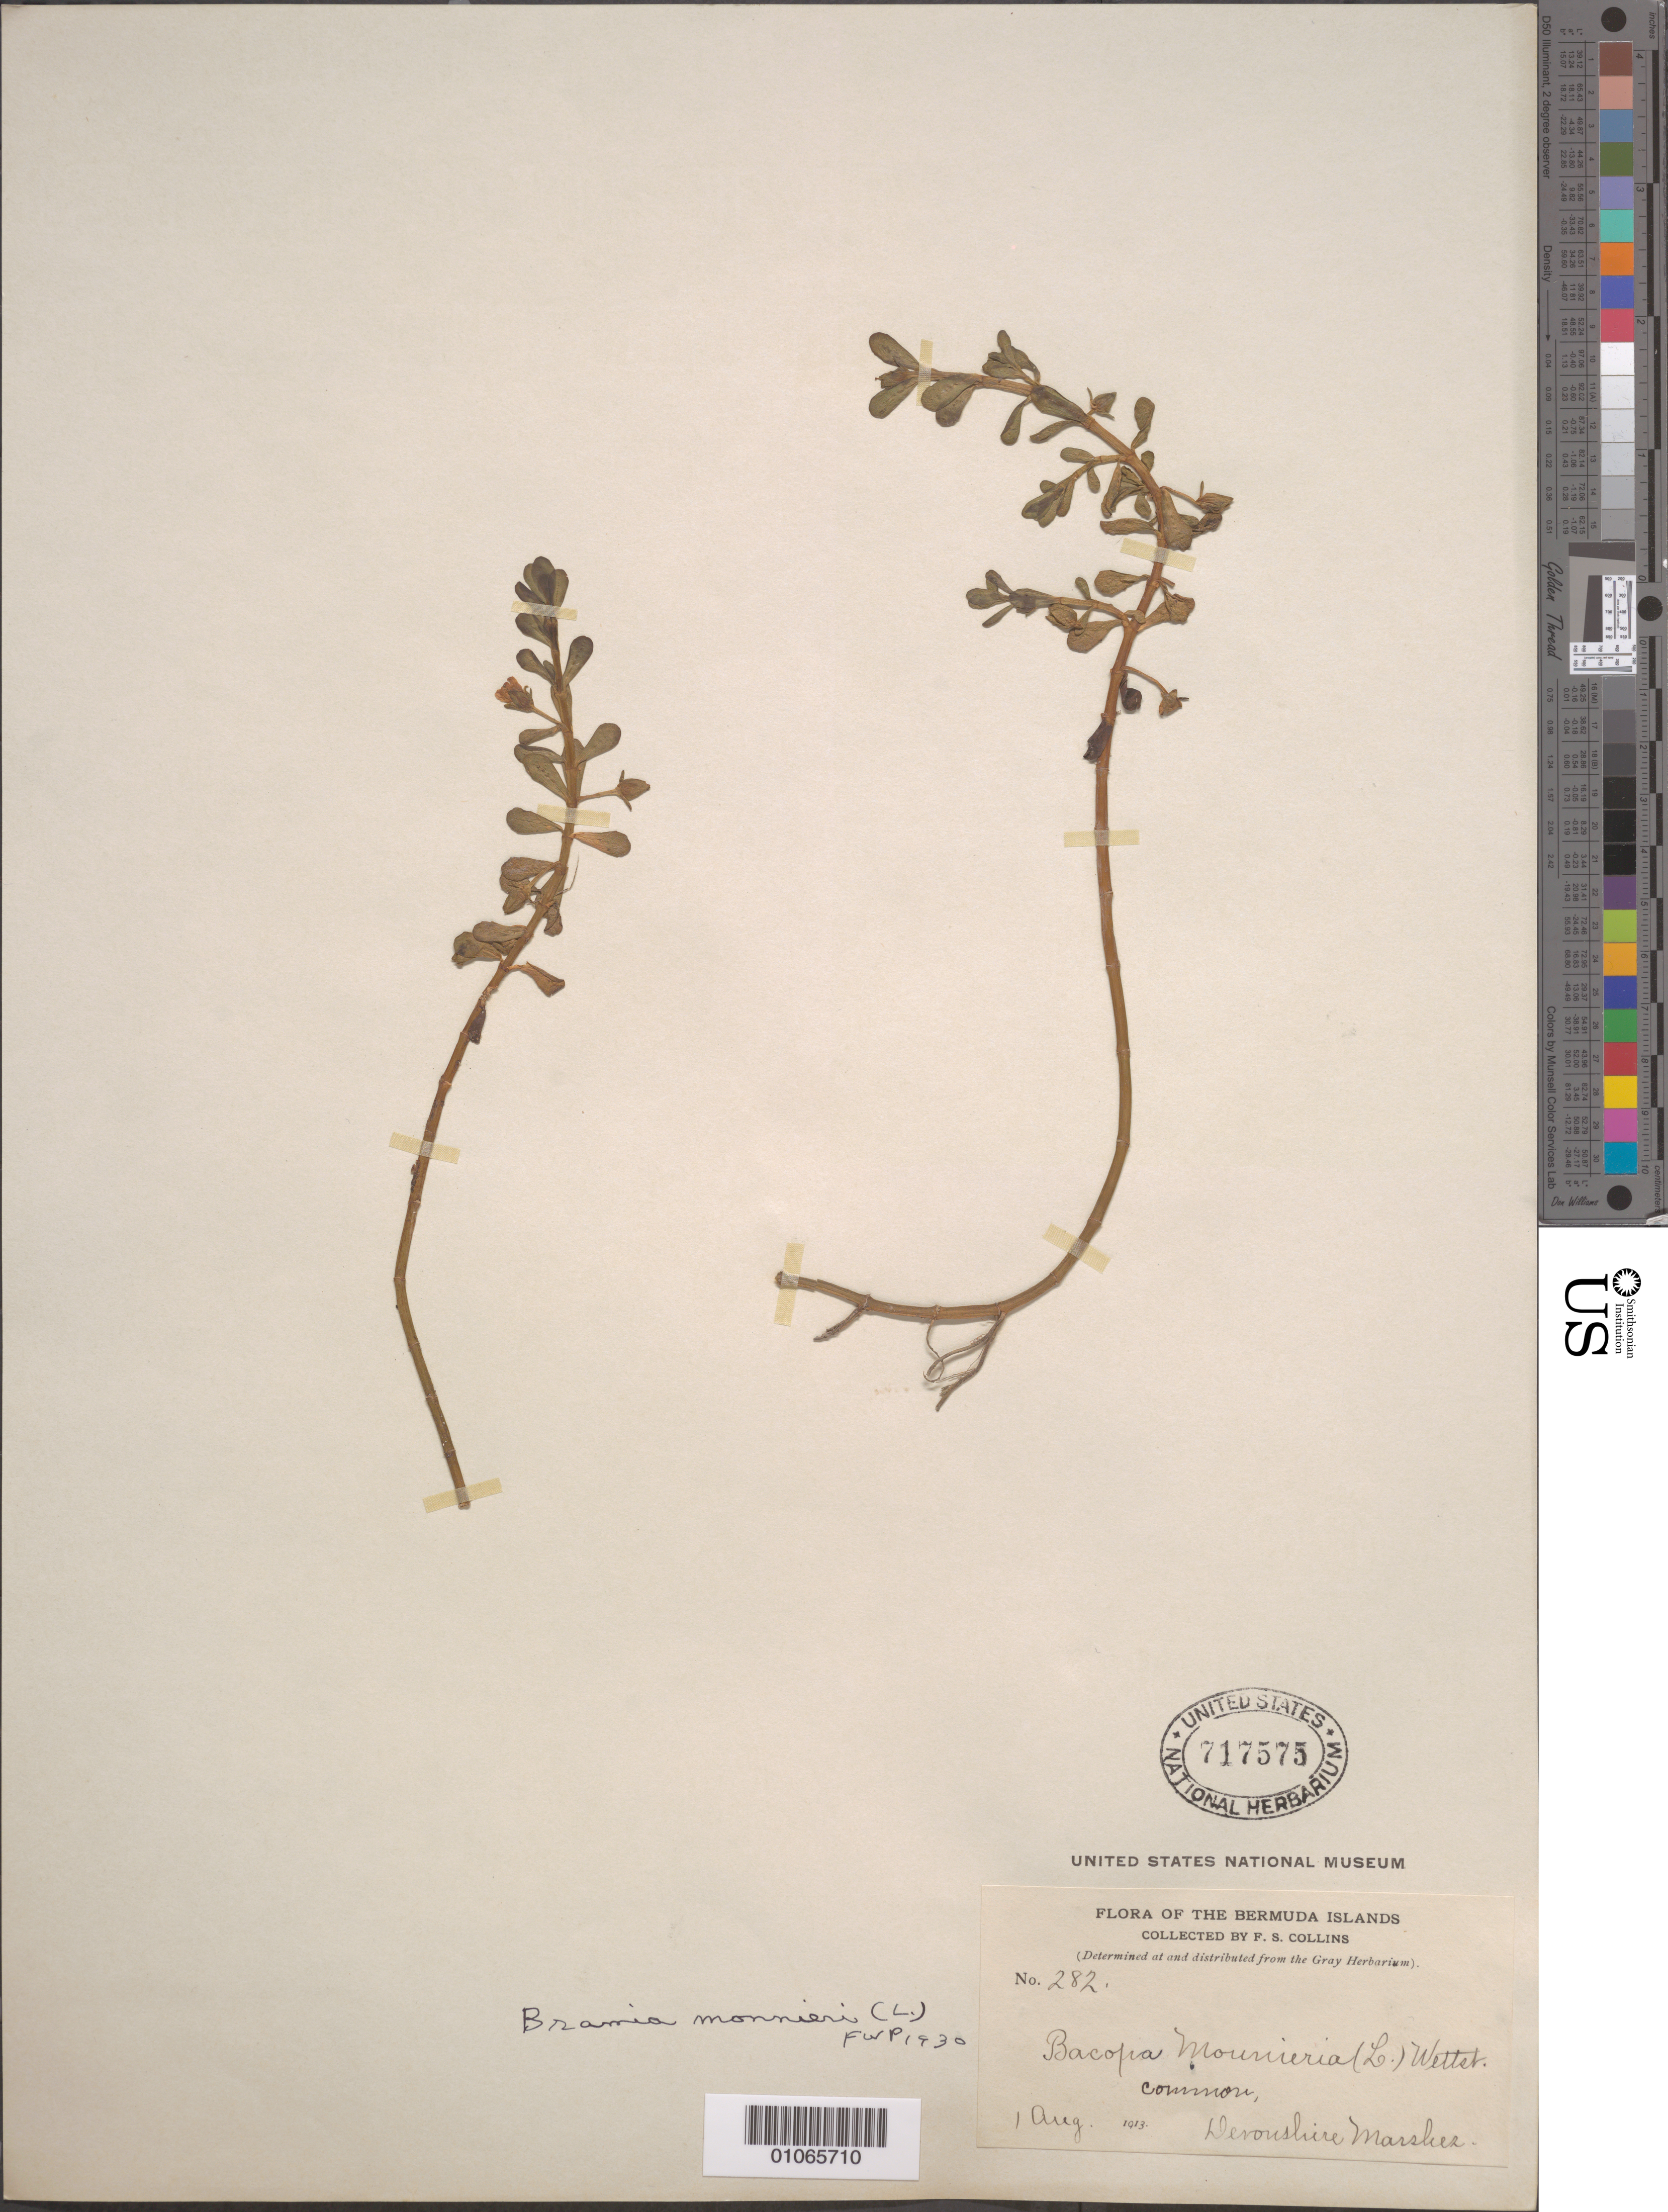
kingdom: Plantae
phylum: Tracheophyta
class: Magnoliopsida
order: Lamiales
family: Plantaginaceae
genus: Bacopa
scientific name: Bacopa monnieri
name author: (L.) Wettst.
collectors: F. Collins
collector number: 282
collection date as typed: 01 Aug 1913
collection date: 1913-08-01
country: Bermuda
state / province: Devonshire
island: Bermuda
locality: Devonshire Marshes.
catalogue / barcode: US 717575